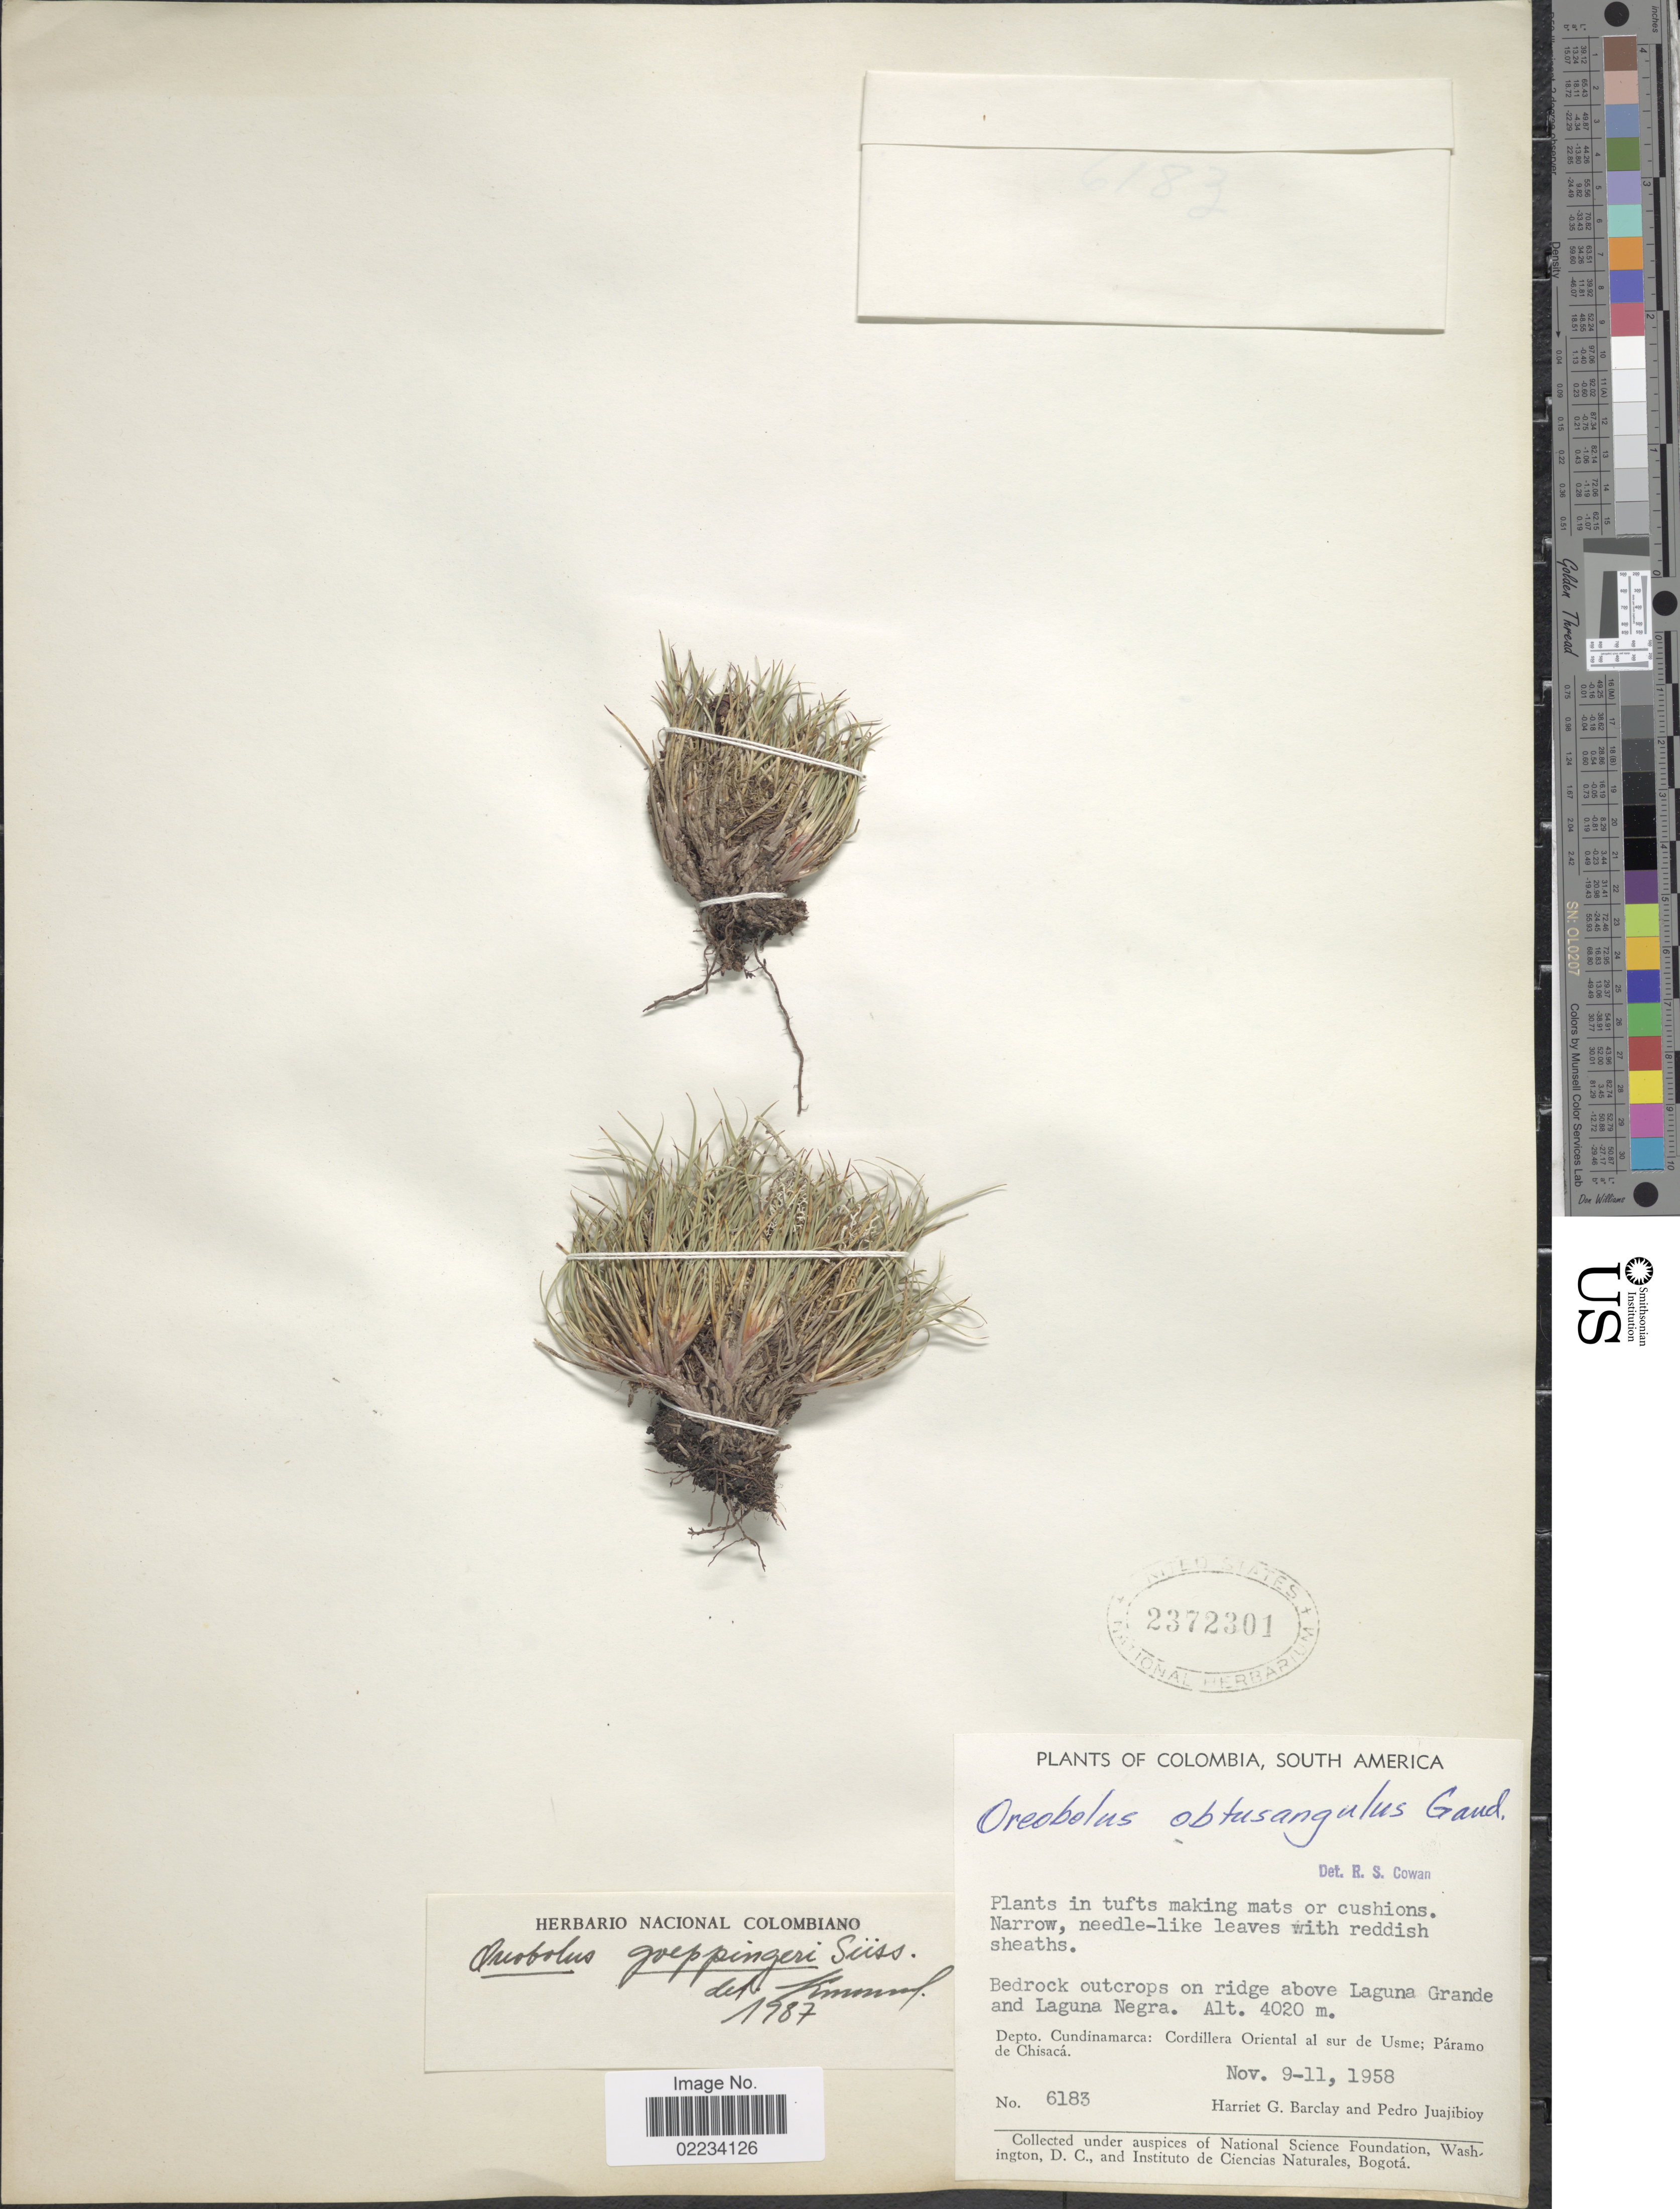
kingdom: Plantae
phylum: Tracheophyta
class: Liliopsida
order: Poales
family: Cyperaceae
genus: Oreobolus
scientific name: Oreobolus goeppingeri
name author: Suess.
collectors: H. G. Barclay & P. Juajibioy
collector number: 6183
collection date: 1958-11-09/1958-11-11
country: Colombia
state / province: Cundinamarca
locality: Bedrock outcrops on ridge above Laguna Grande and Laguna Negra, Depto Cundinamarca: Cordillera Oriental al sur de Usme; Páramo de Chisacá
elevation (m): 4020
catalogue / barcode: US 2372301